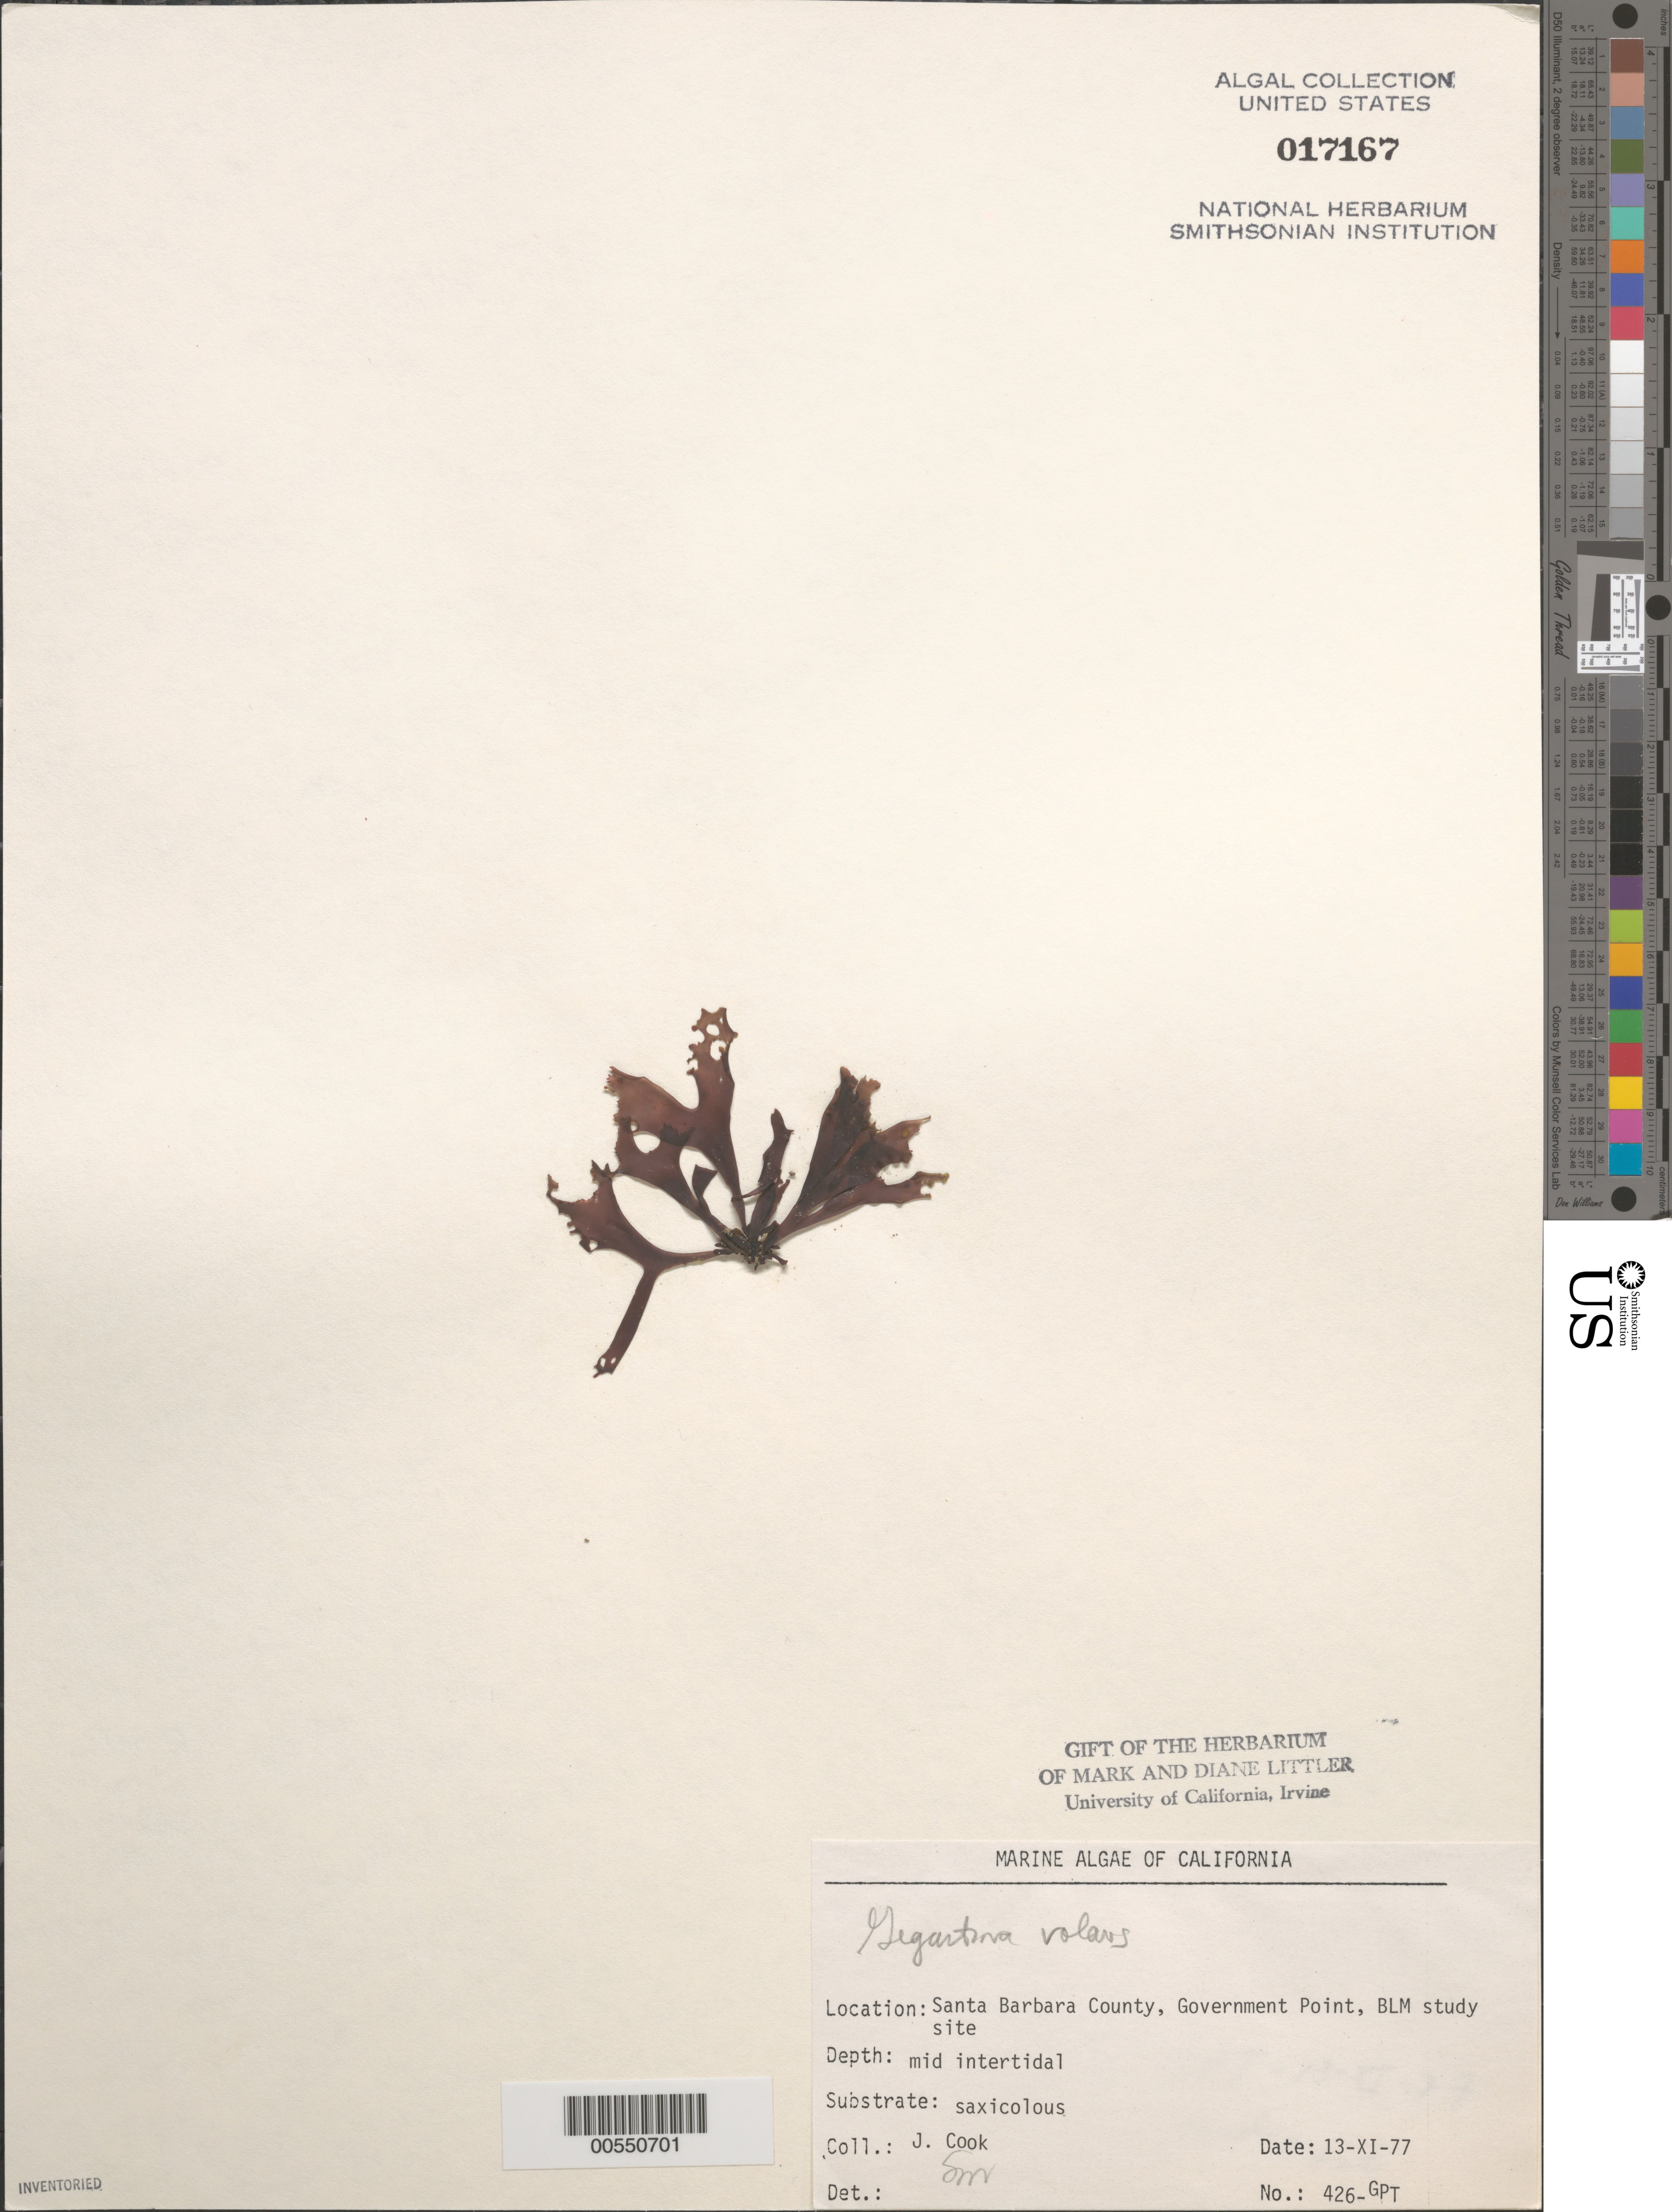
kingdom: Plantae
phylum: Rhodophyta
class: Florideophyceae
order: Gigartinales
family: Gigartinaceae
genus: Mazzaella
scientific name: Mazzaella volans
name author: (C. Agardh) Fredericq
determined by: Algae name updating Project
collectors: J. Cook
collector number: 426-GPT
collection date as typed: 13 Nov 1977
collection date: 1977-11-13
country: United States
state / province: California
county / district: Santa Barbara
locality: Government Point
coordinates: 34 26'31"N, 120 24'06"W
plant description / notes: BLM-SOCALBIGHT Rocky Intertidal Survey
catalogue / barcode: US 17167